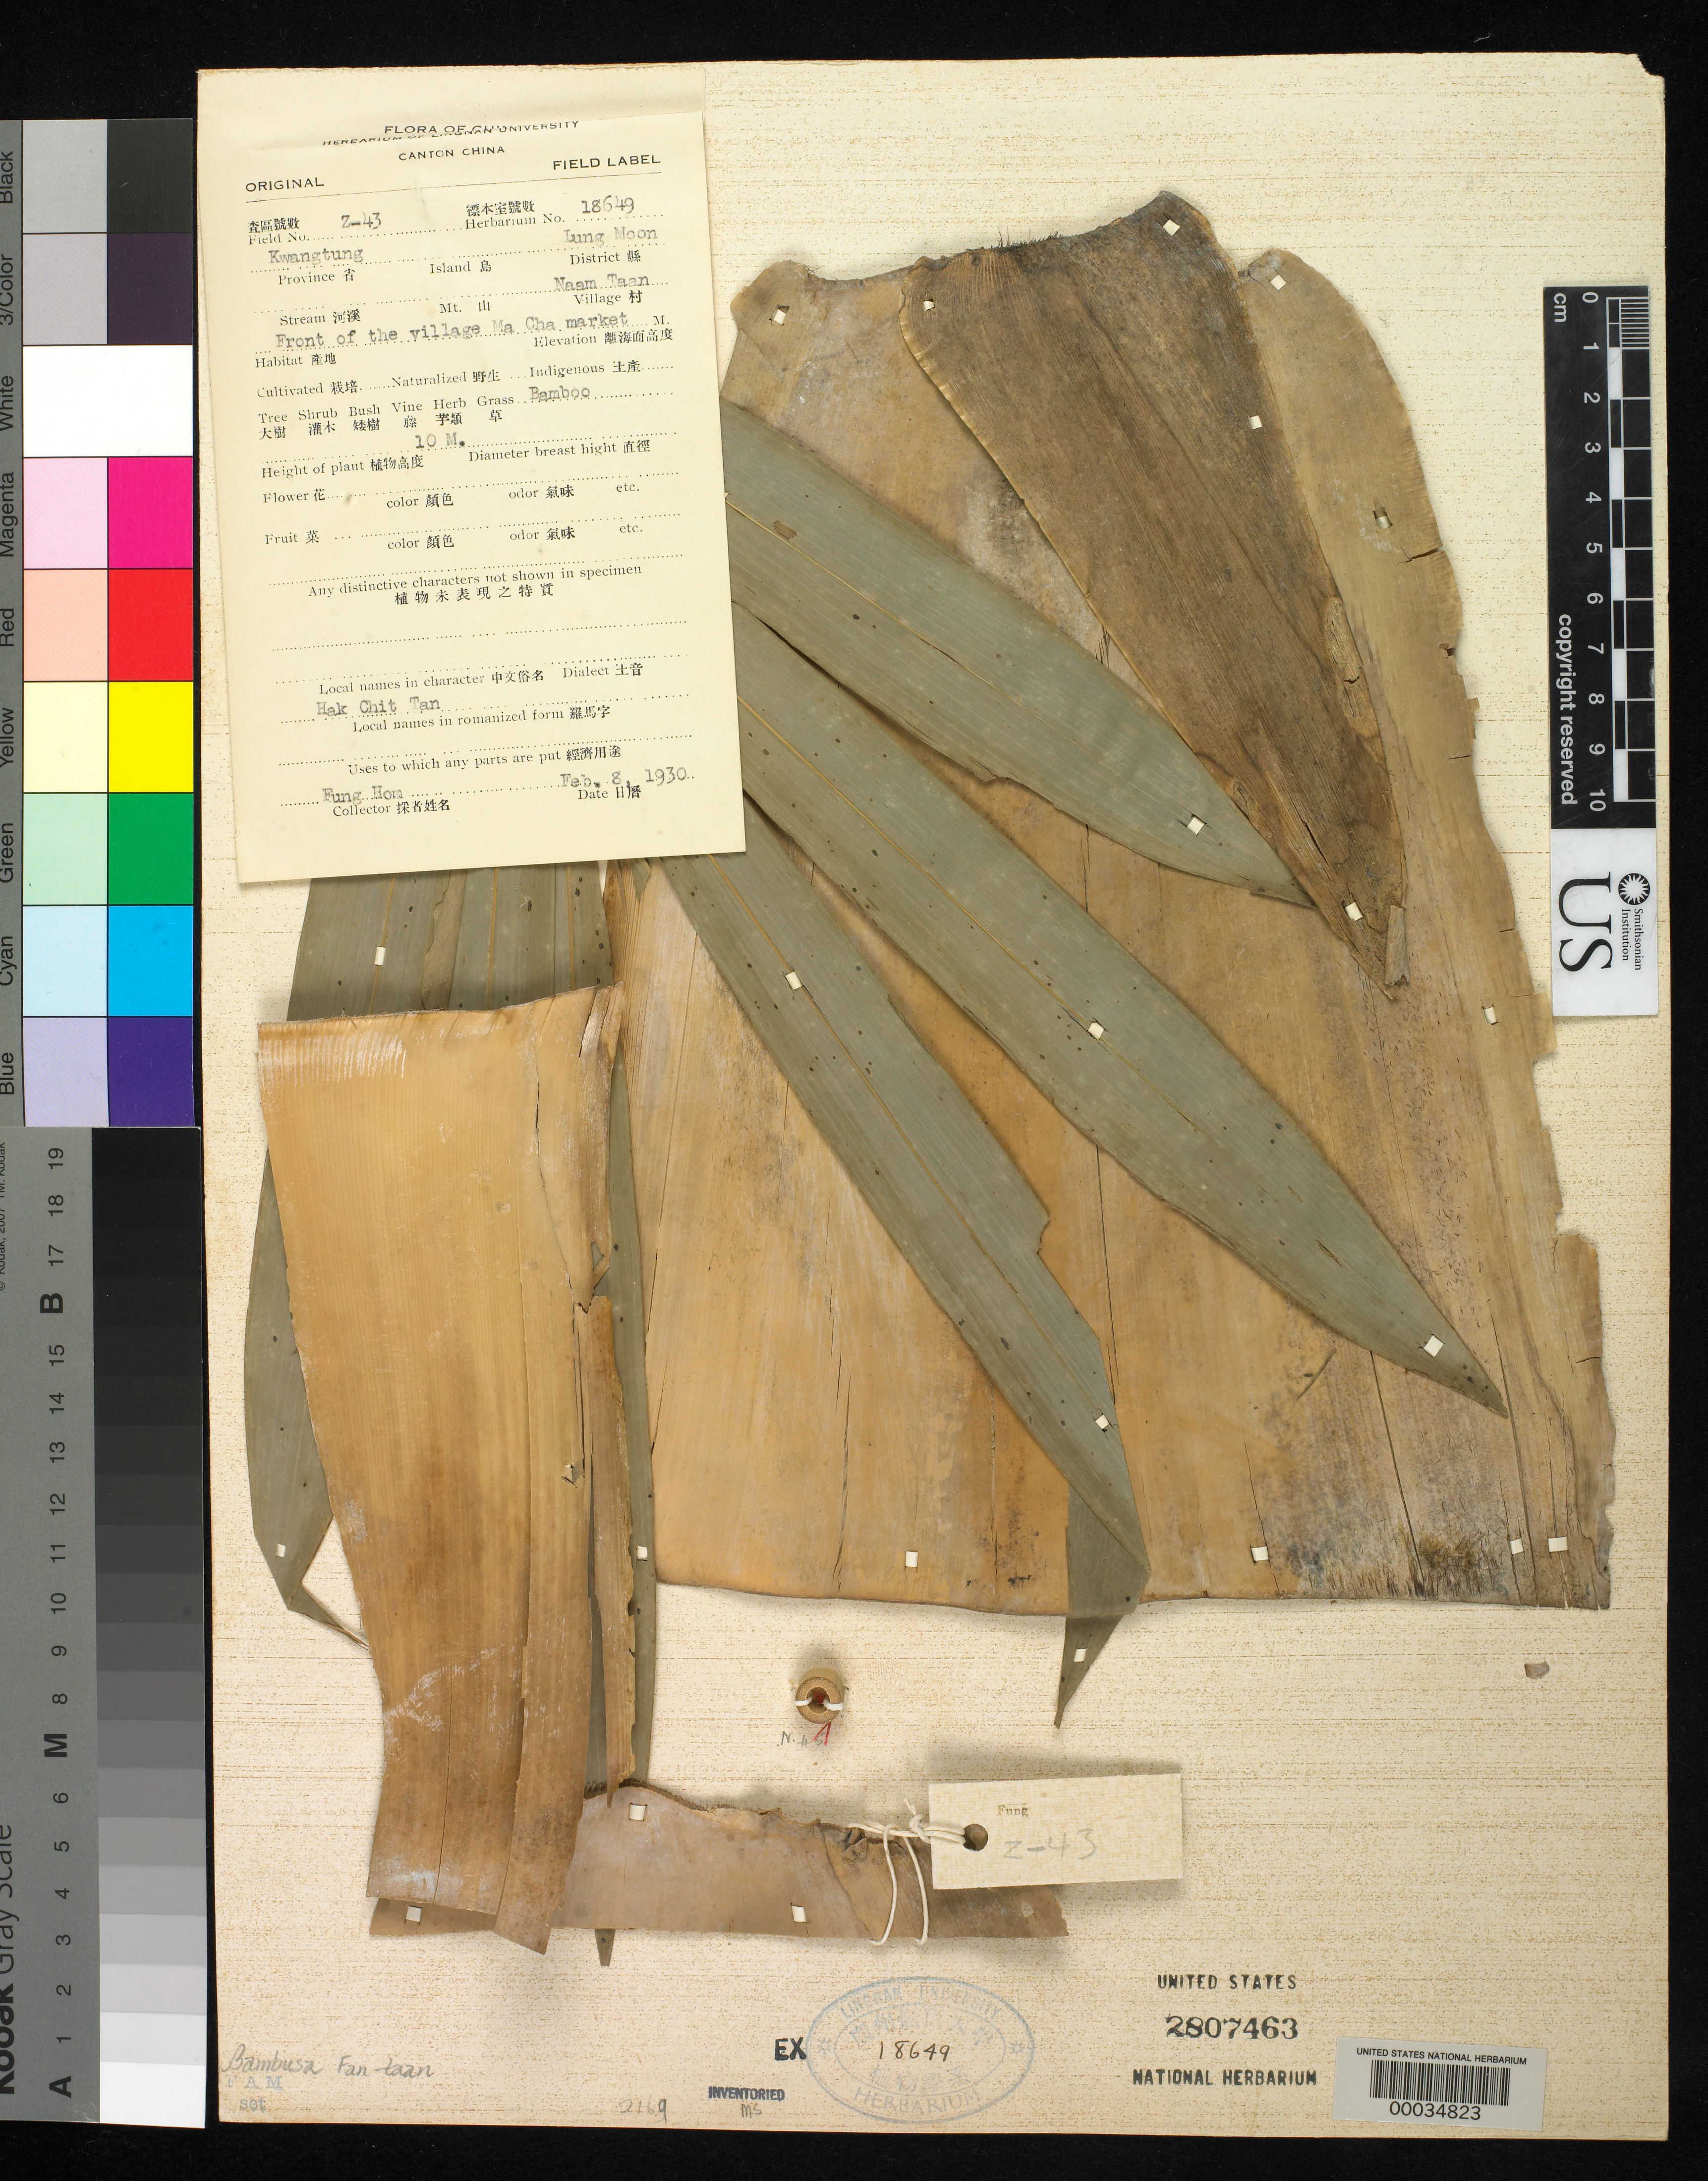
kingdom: Plantae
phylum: Tracheophyta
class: Liliopsida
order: Poales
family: Poaceae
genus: Bambusa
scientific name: Bambusa fan-taan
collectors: H. L. Fung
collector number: Z-43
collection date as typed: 08 Feb 1930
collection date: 1930-02-08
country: China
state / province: Guangdong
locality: Lung Moon, Naam Taan, front of the villange, Ma Cha market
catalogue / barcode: US 2807463